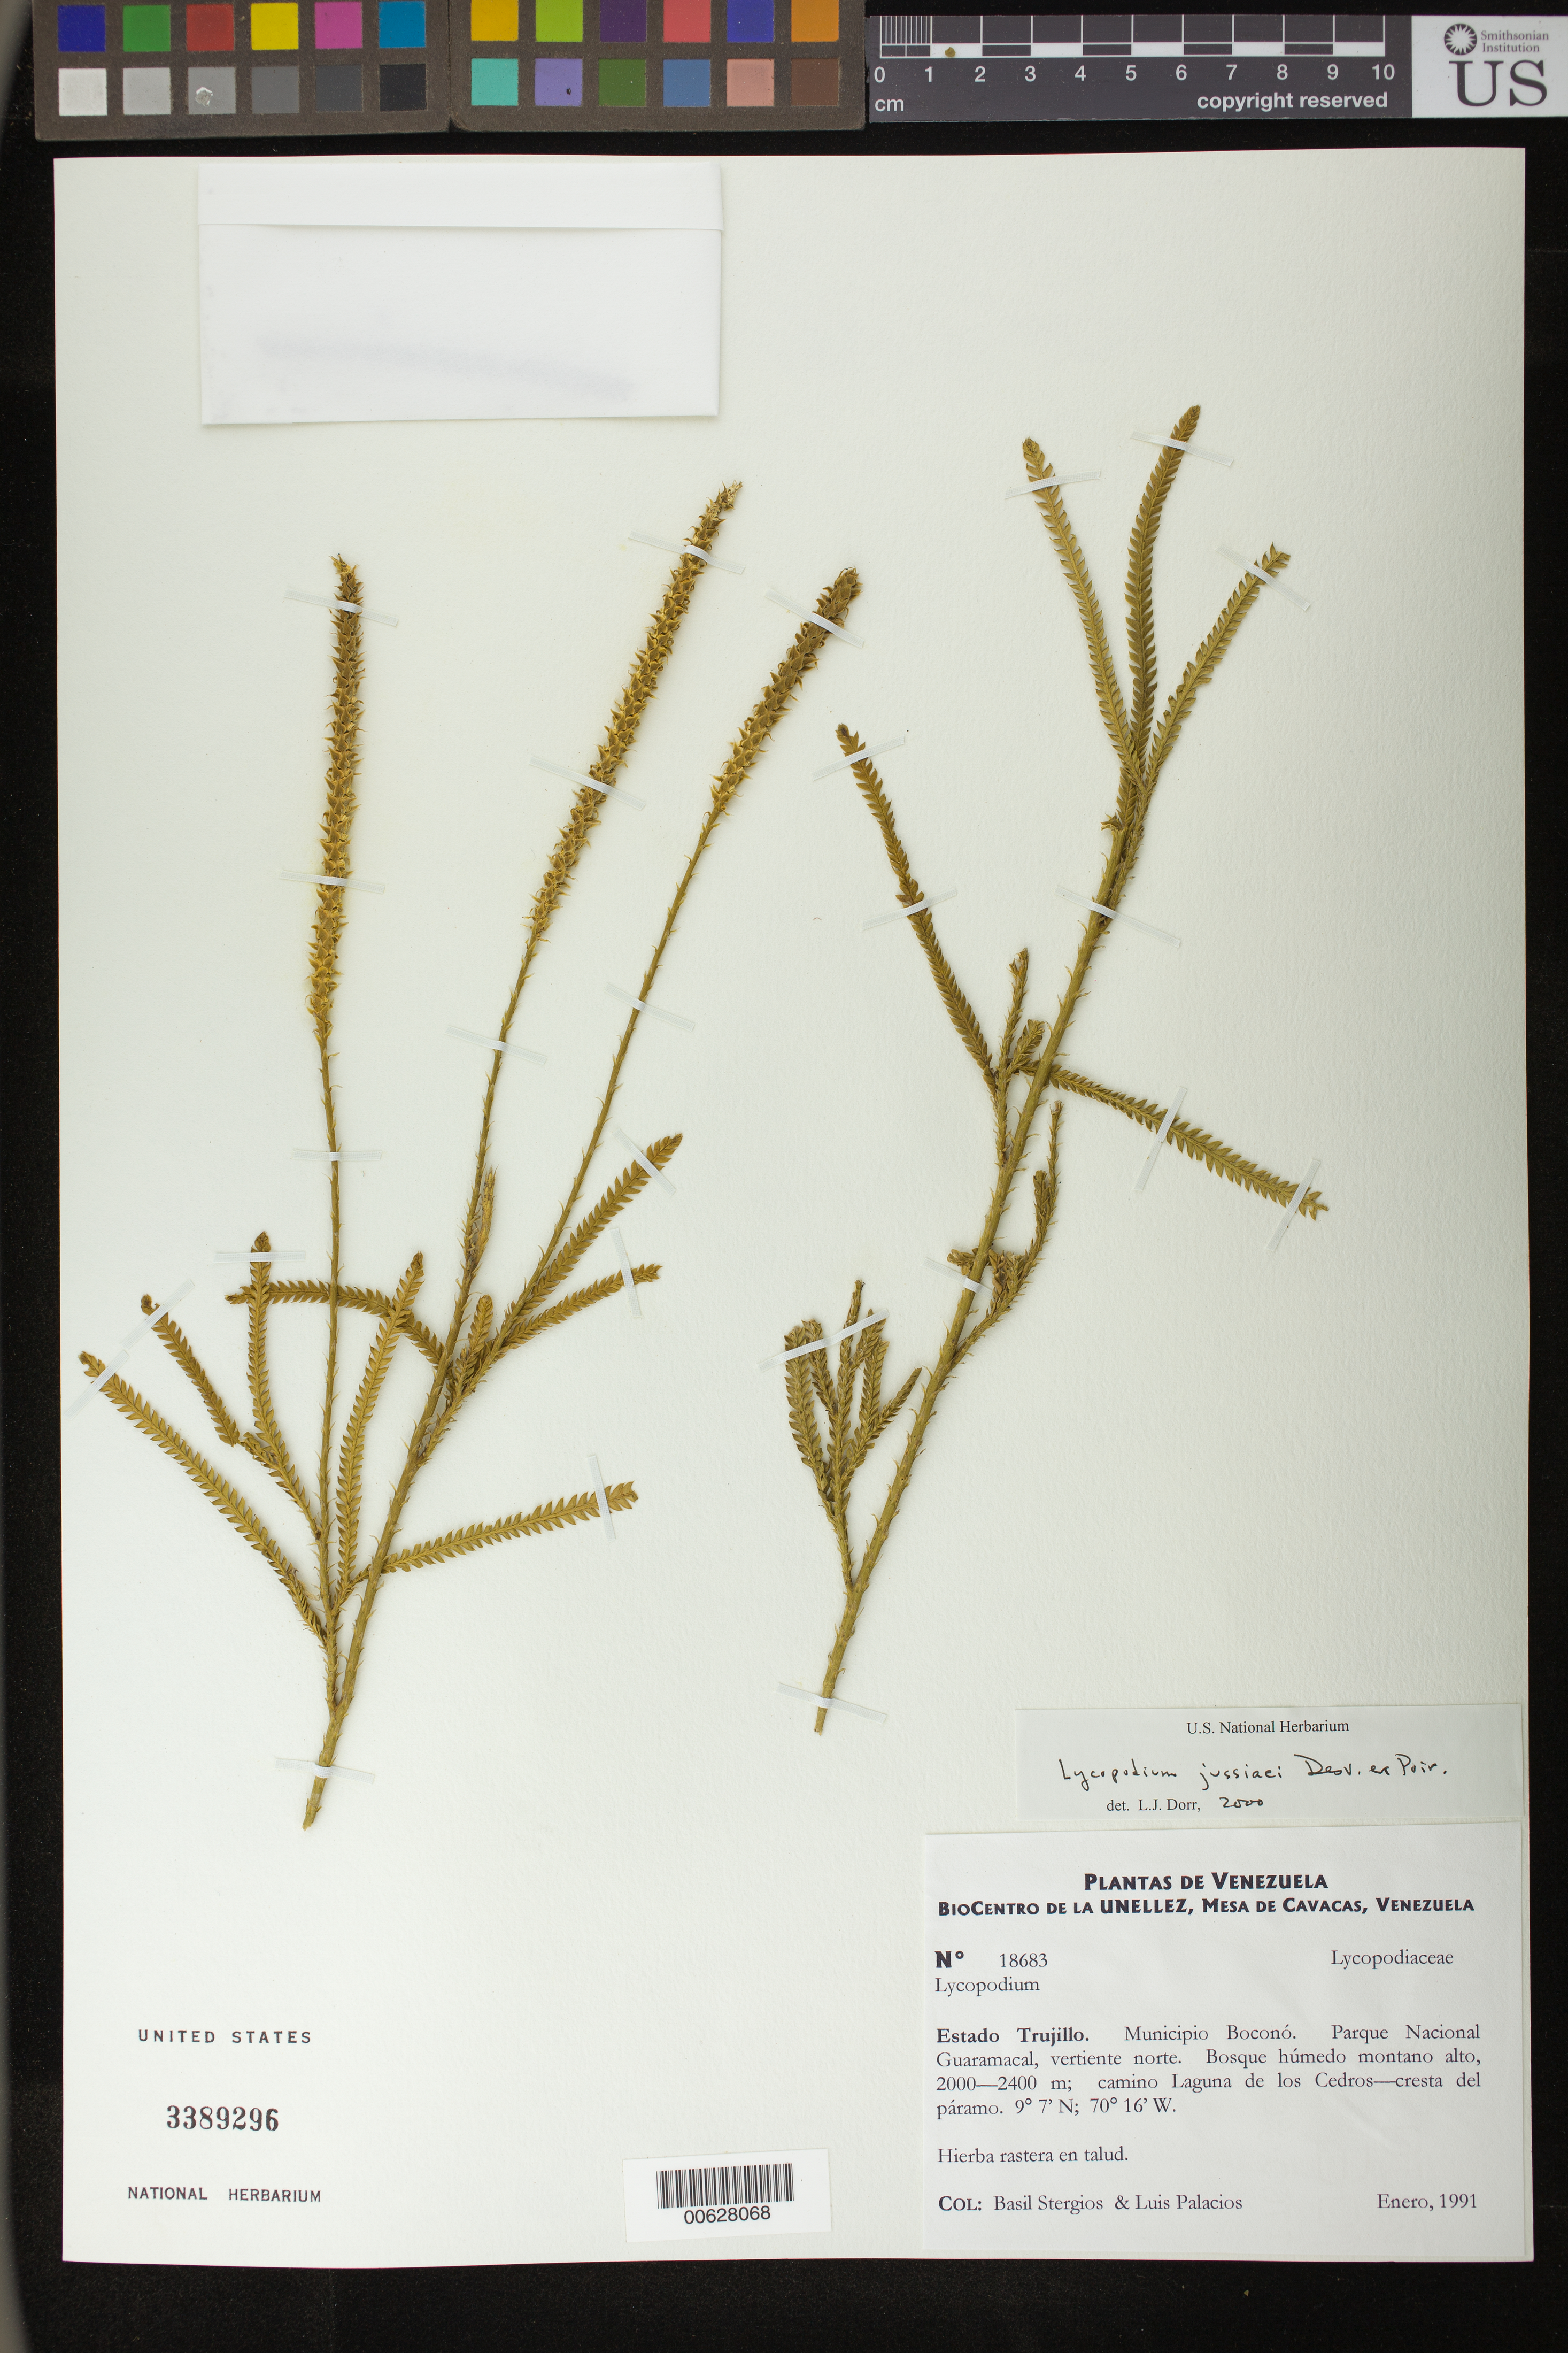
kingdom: Plantae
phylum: Tracheophyta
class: Lycopodiopsida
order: Lycopodiales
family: Lycopodiaceae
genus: Diphasium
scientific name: Diphasium jussiaei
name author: (Desv.) C. Presl ex Rothm.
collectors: B. G. Stergios & L. Palacios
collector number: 18683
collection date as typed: Jan 1991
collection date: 1991-01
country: Venezuela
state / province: Trujillo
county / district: Boconó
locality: Parque Nacional Guaramacal, vertiente N, camino laguna de los Cedros-cresta del páramo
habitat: Bosque húmedo montano alto.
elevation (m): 2000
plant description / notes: PORT, US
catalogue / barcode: US 3389296